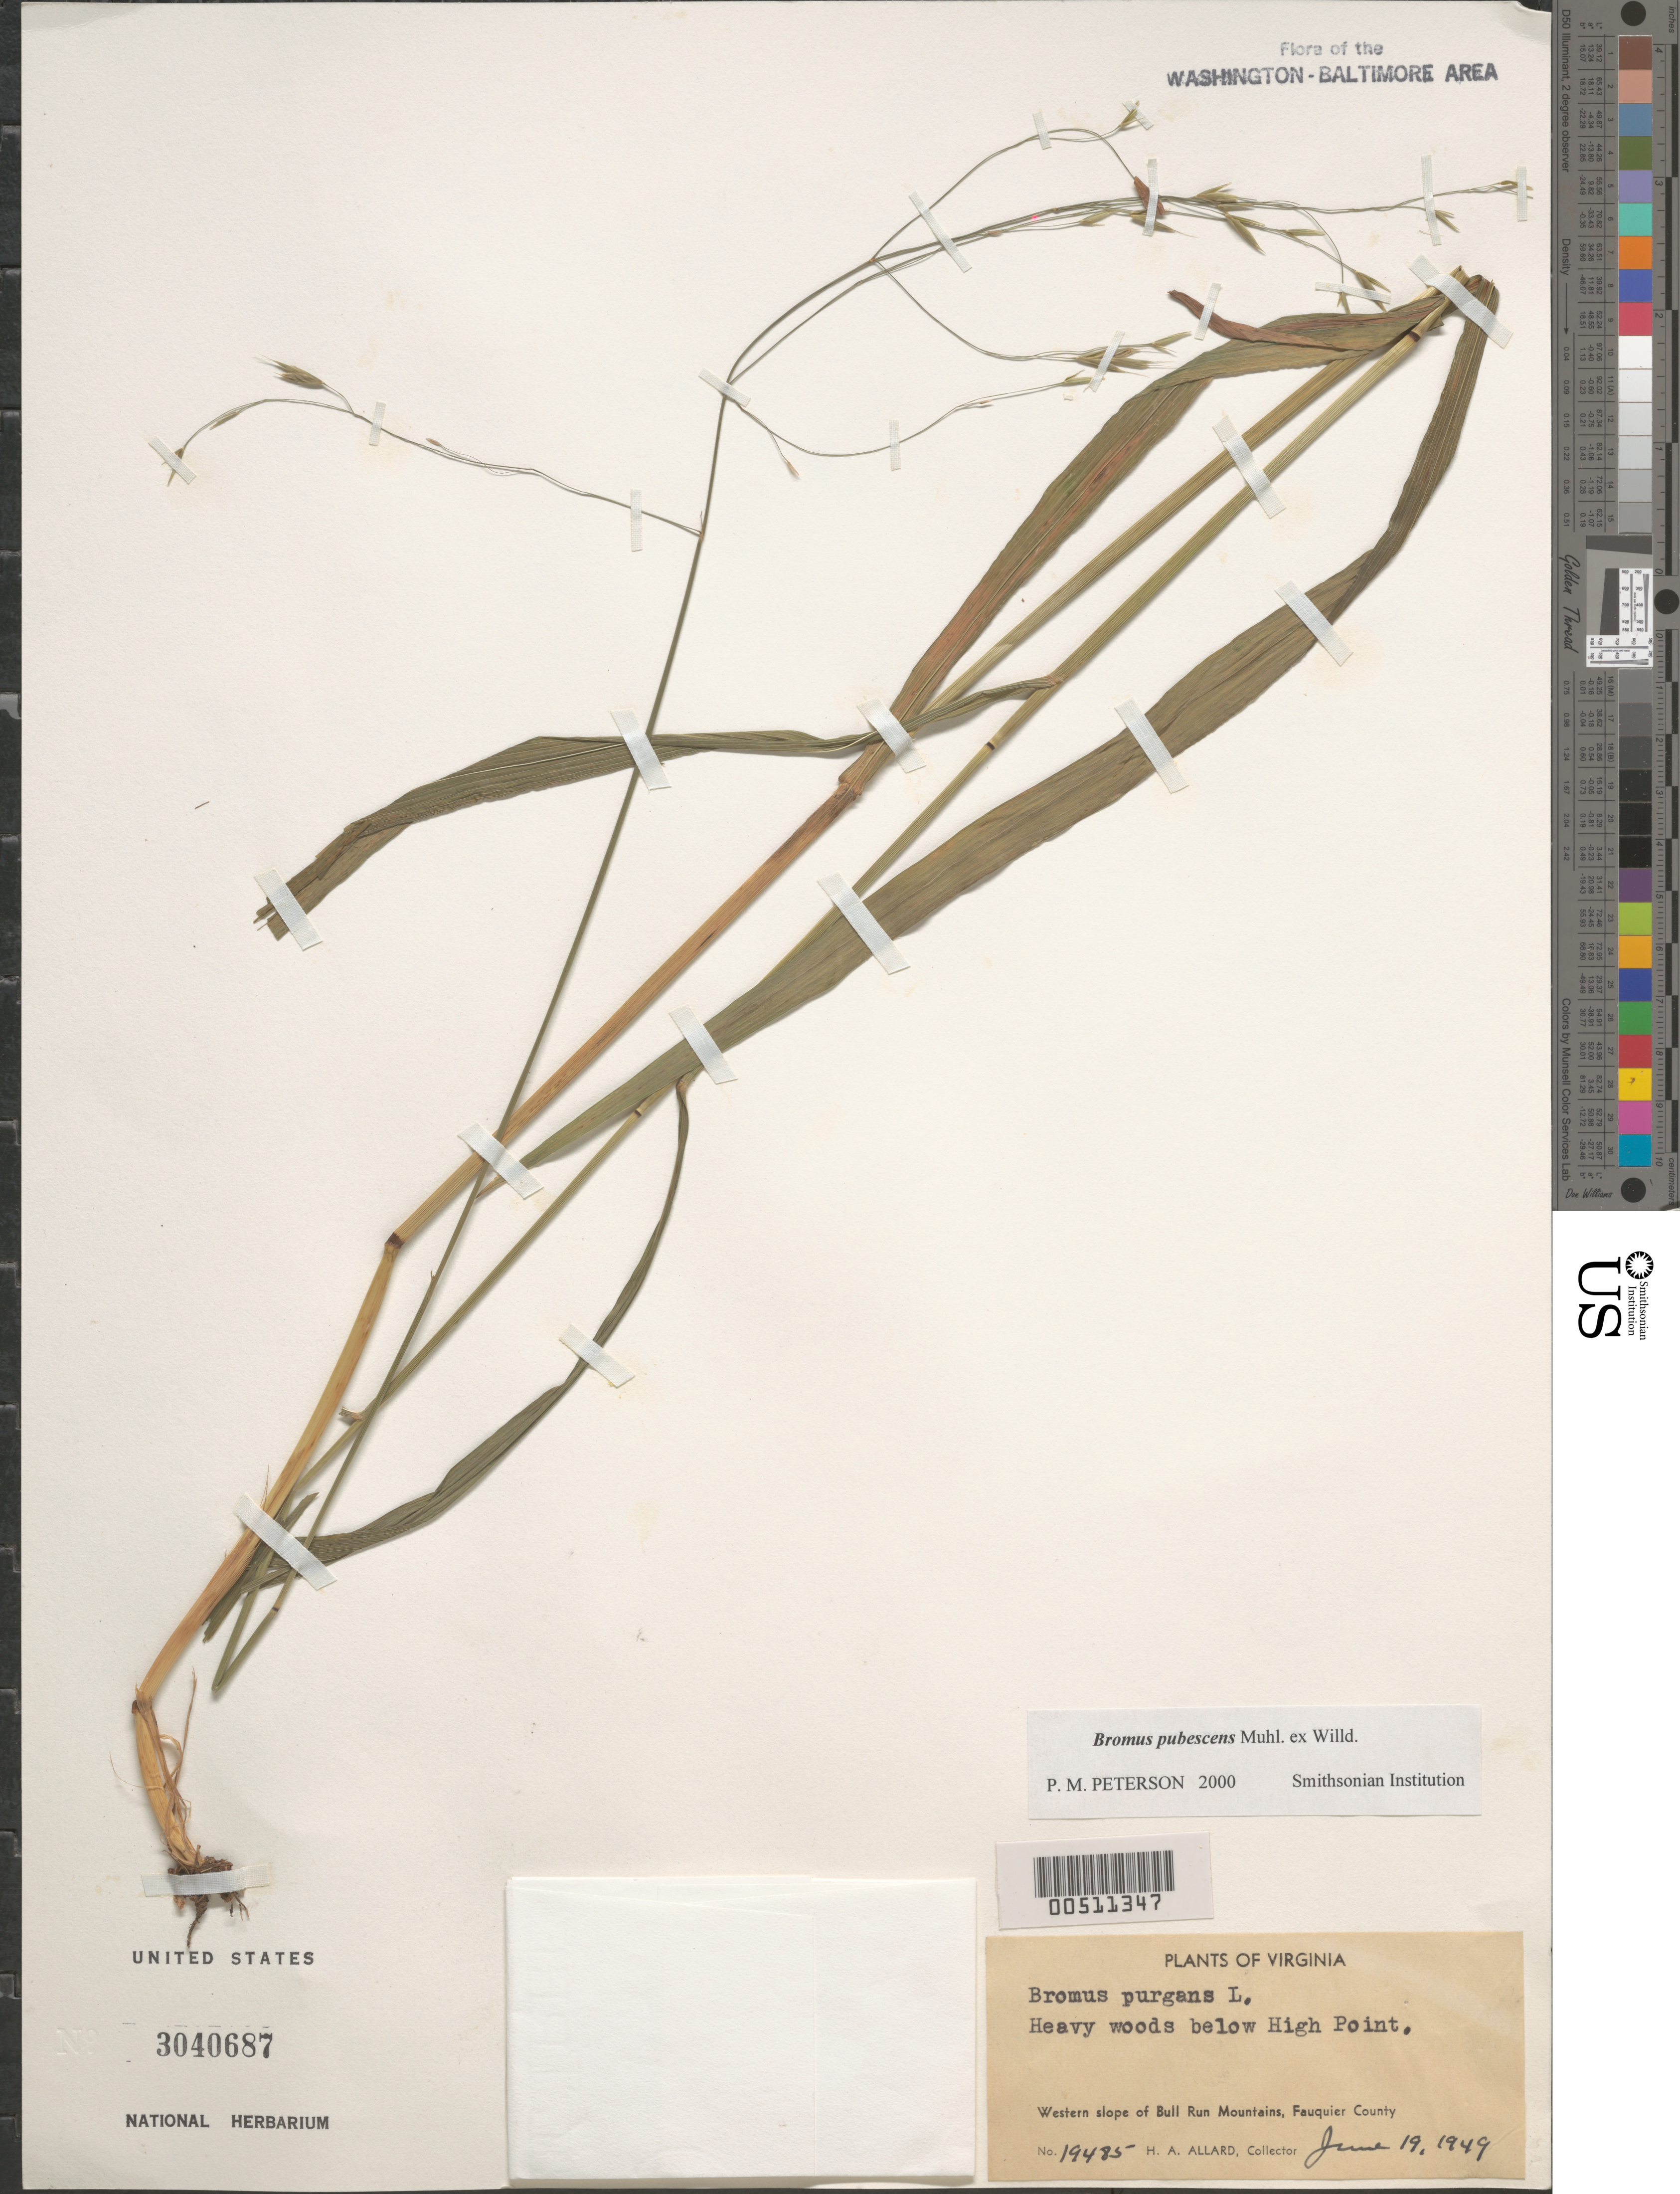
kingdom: Plantae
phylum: Tracheophyta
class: Liliopsida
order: Poales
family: Poaceae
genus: Bromus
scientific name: Bromus pubescens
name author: Muhl. ex Willd.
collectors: H. A. Allard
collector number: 19485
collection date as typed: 19 Jun 1949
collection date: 1949-06-19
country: United States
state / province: Virginia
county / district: Fauquier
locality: Below High Point, W slope of Bull Run Mts. Bull Run Mts.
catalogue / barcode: US 3040687